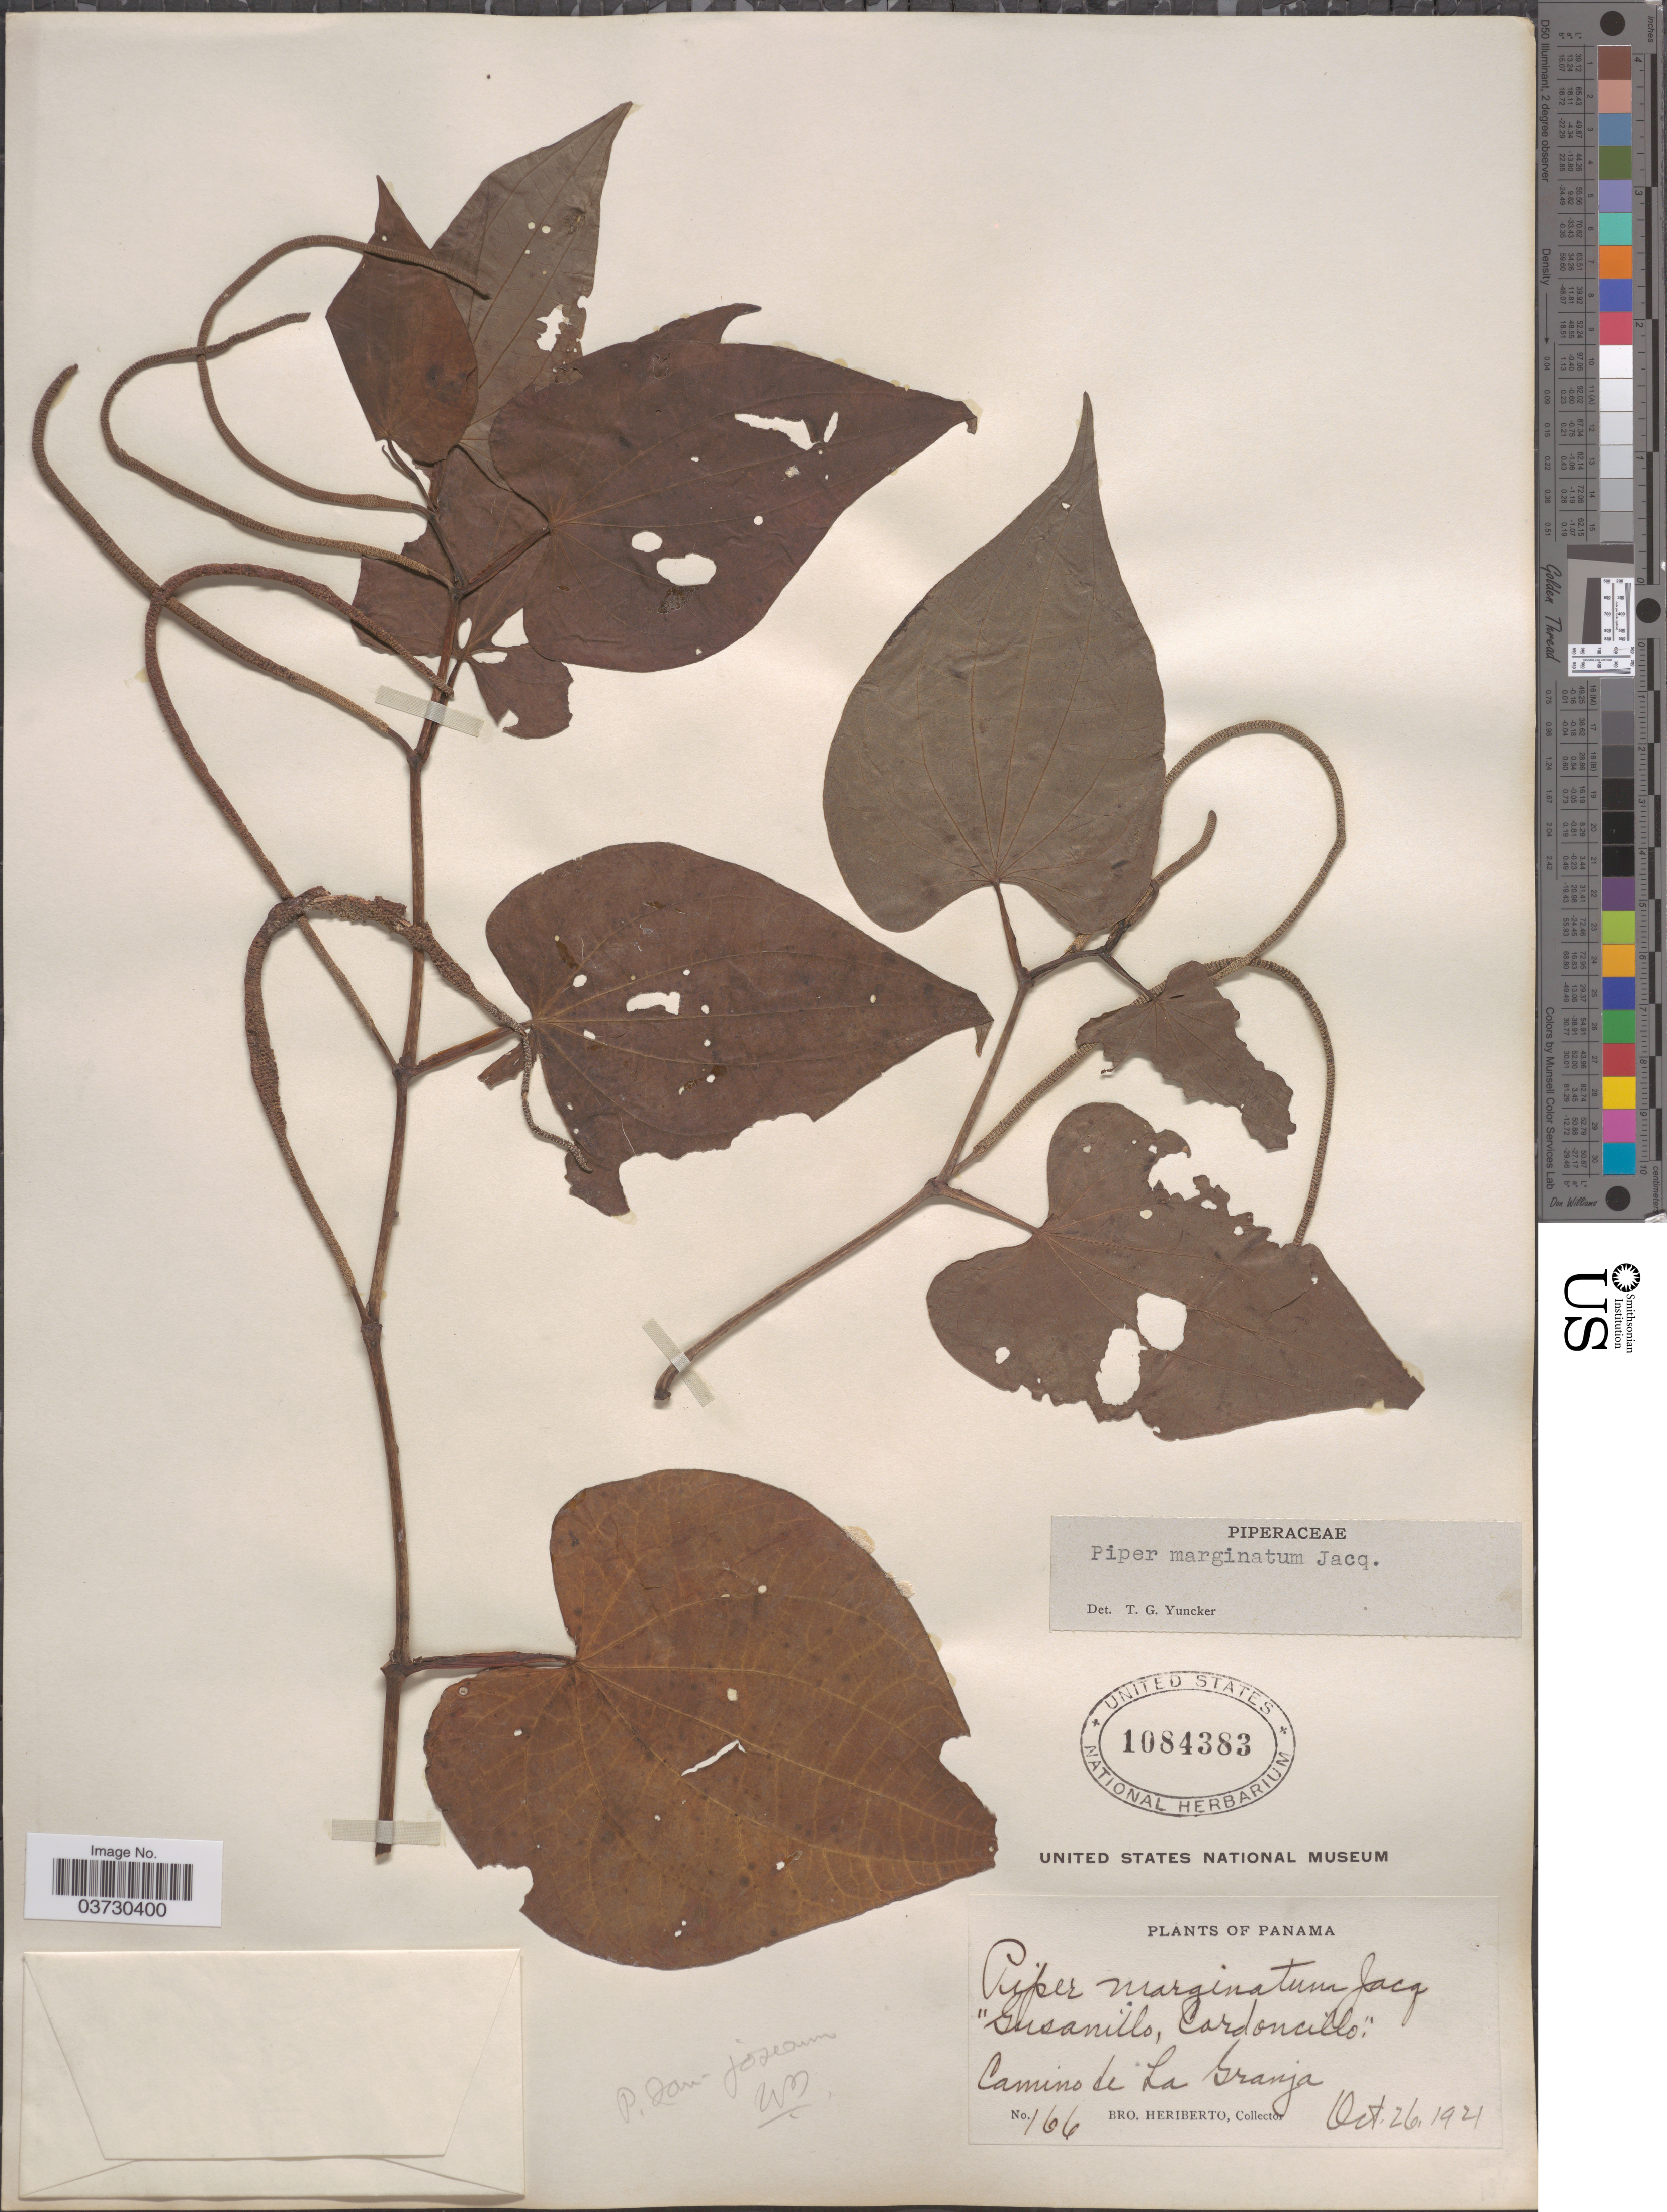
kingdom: Plantae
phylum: Tracheophyta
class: Magnoliopsida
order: Piperales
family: Piperaceae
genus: Piper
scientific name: Piper marginatum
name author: Jacq.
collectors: B. Heriberto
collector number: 166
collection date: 1921-10-26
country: Panama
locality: Camino de La Granja.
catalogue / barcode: US 1084383